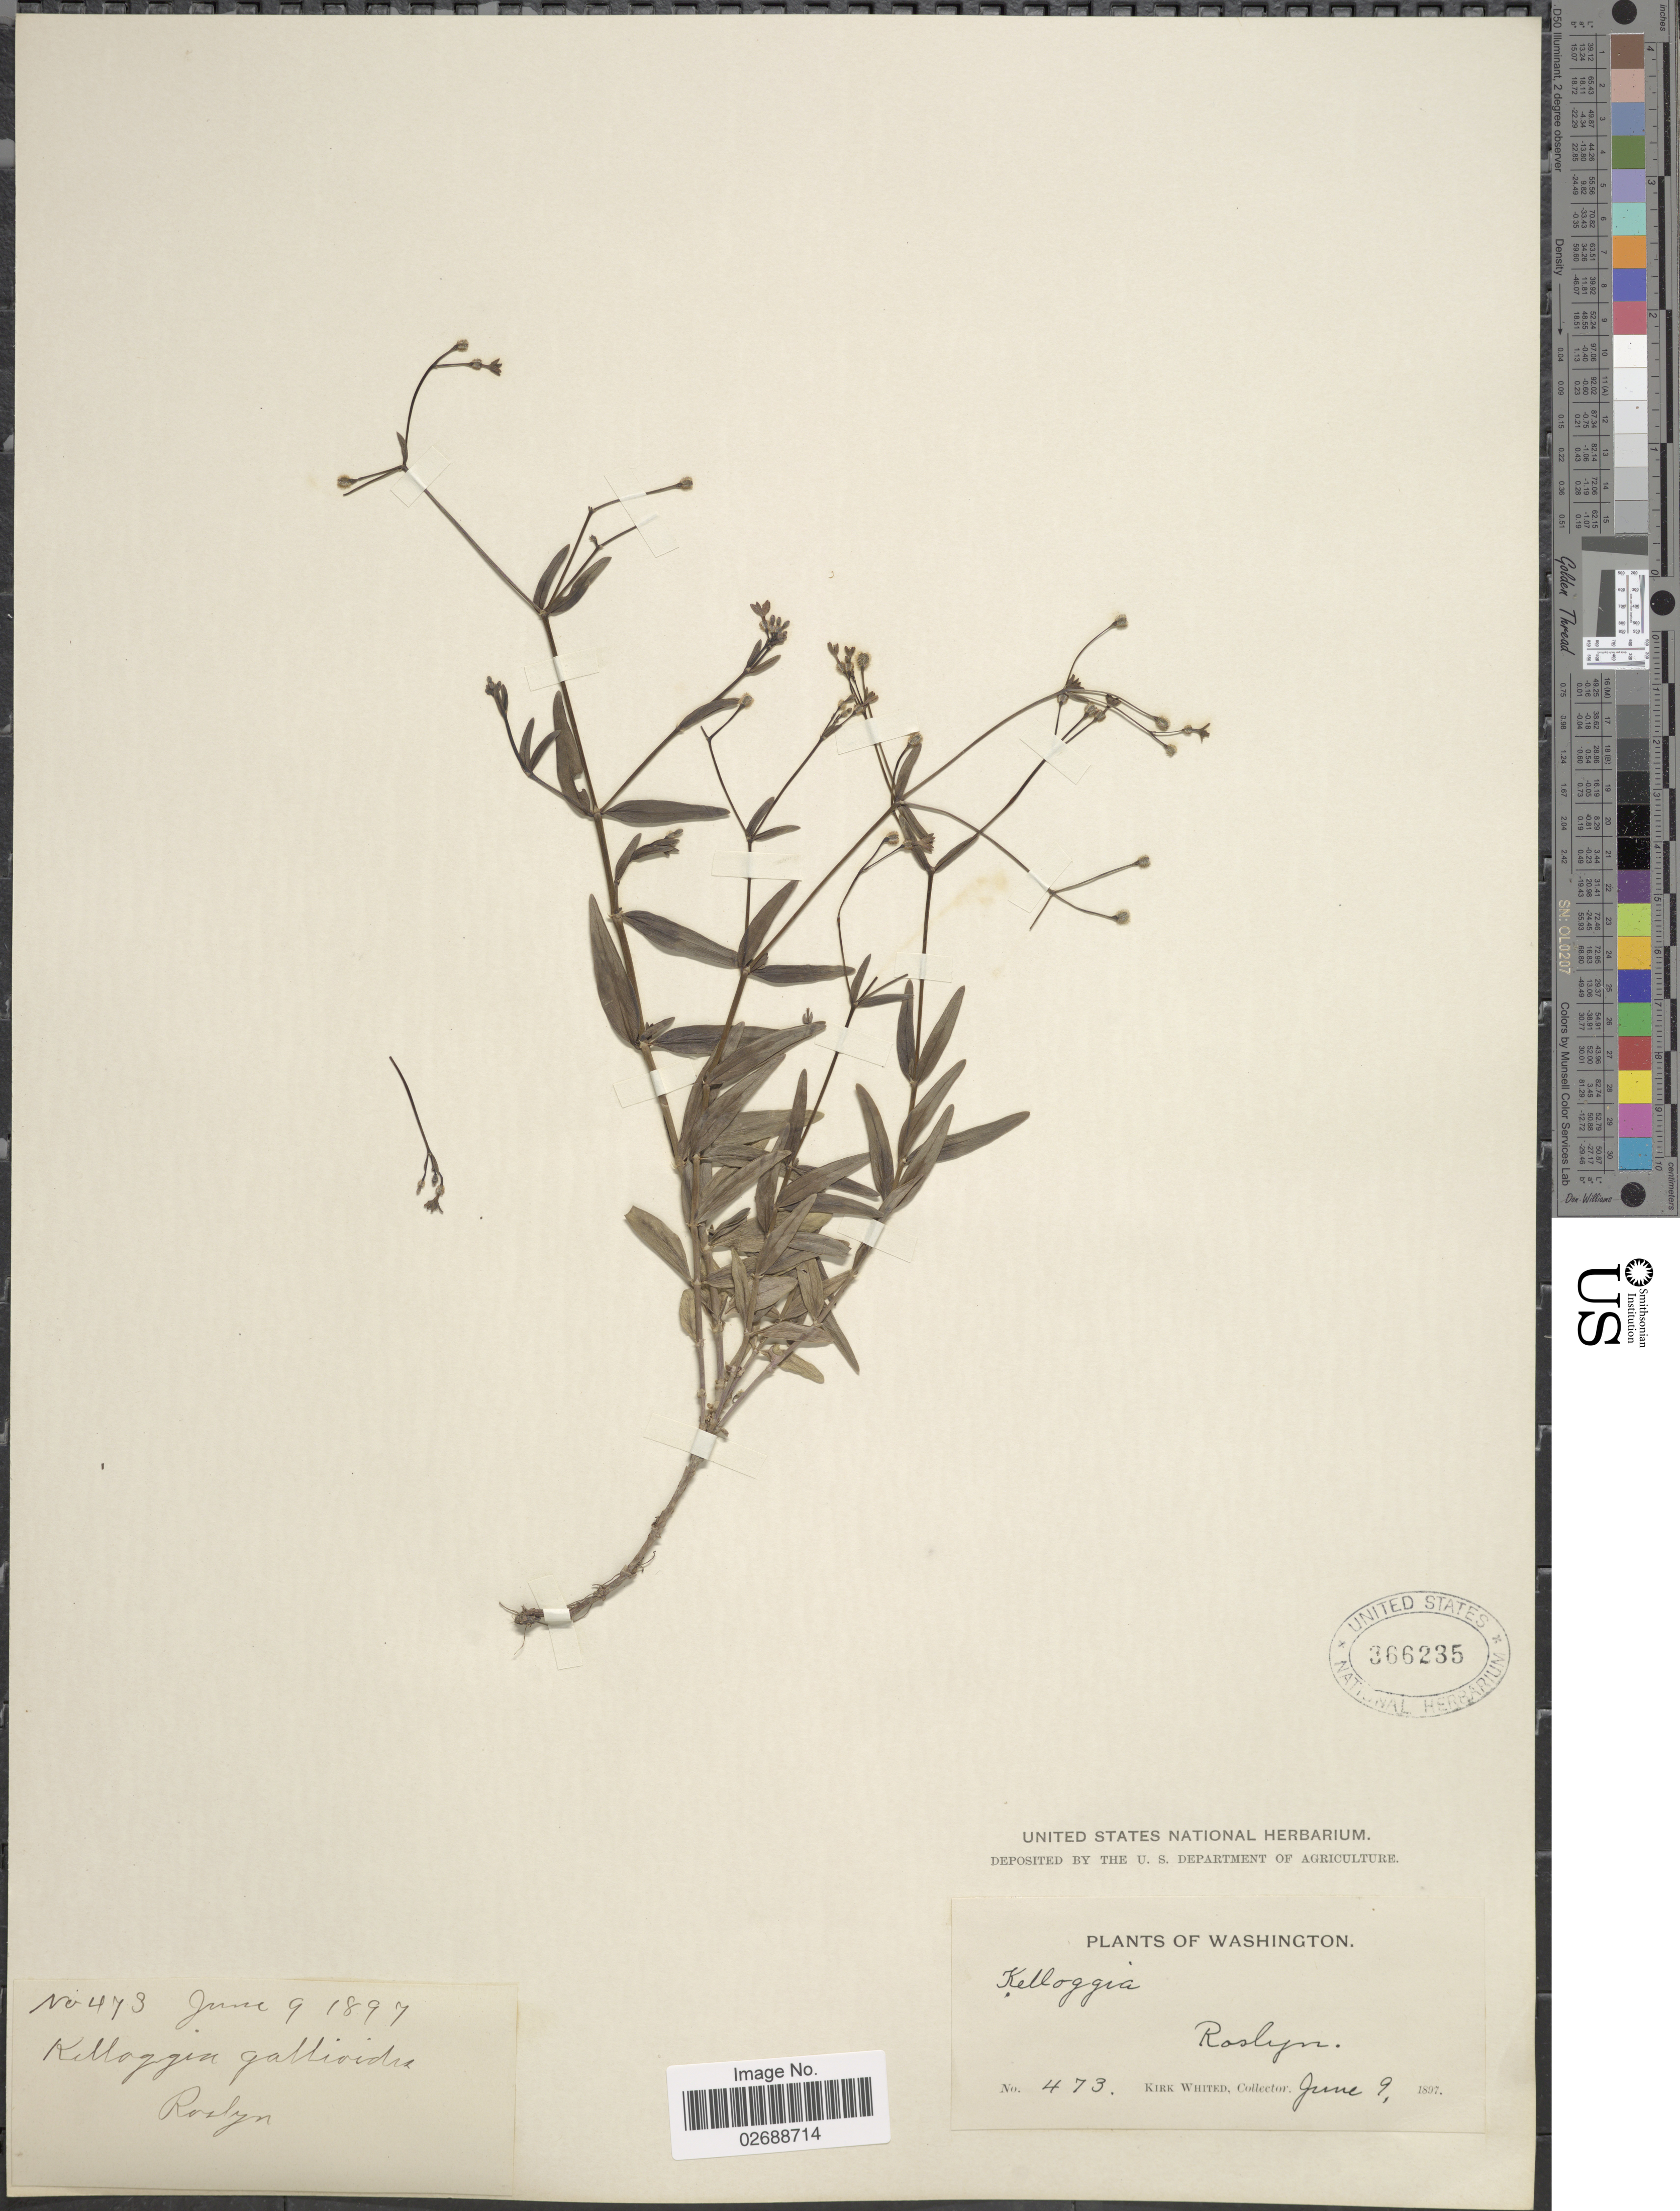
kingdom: Plantae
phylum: Tracheophyta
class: Magnoliopsida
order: Gentianales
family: Rubiaceae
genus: Kelloggia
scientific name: Kelloggia galioides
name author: Torr.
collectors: K. Whited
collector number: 473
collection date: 1897-06-09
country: United States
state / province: Washington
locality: Roslyn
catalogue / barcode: US 366235